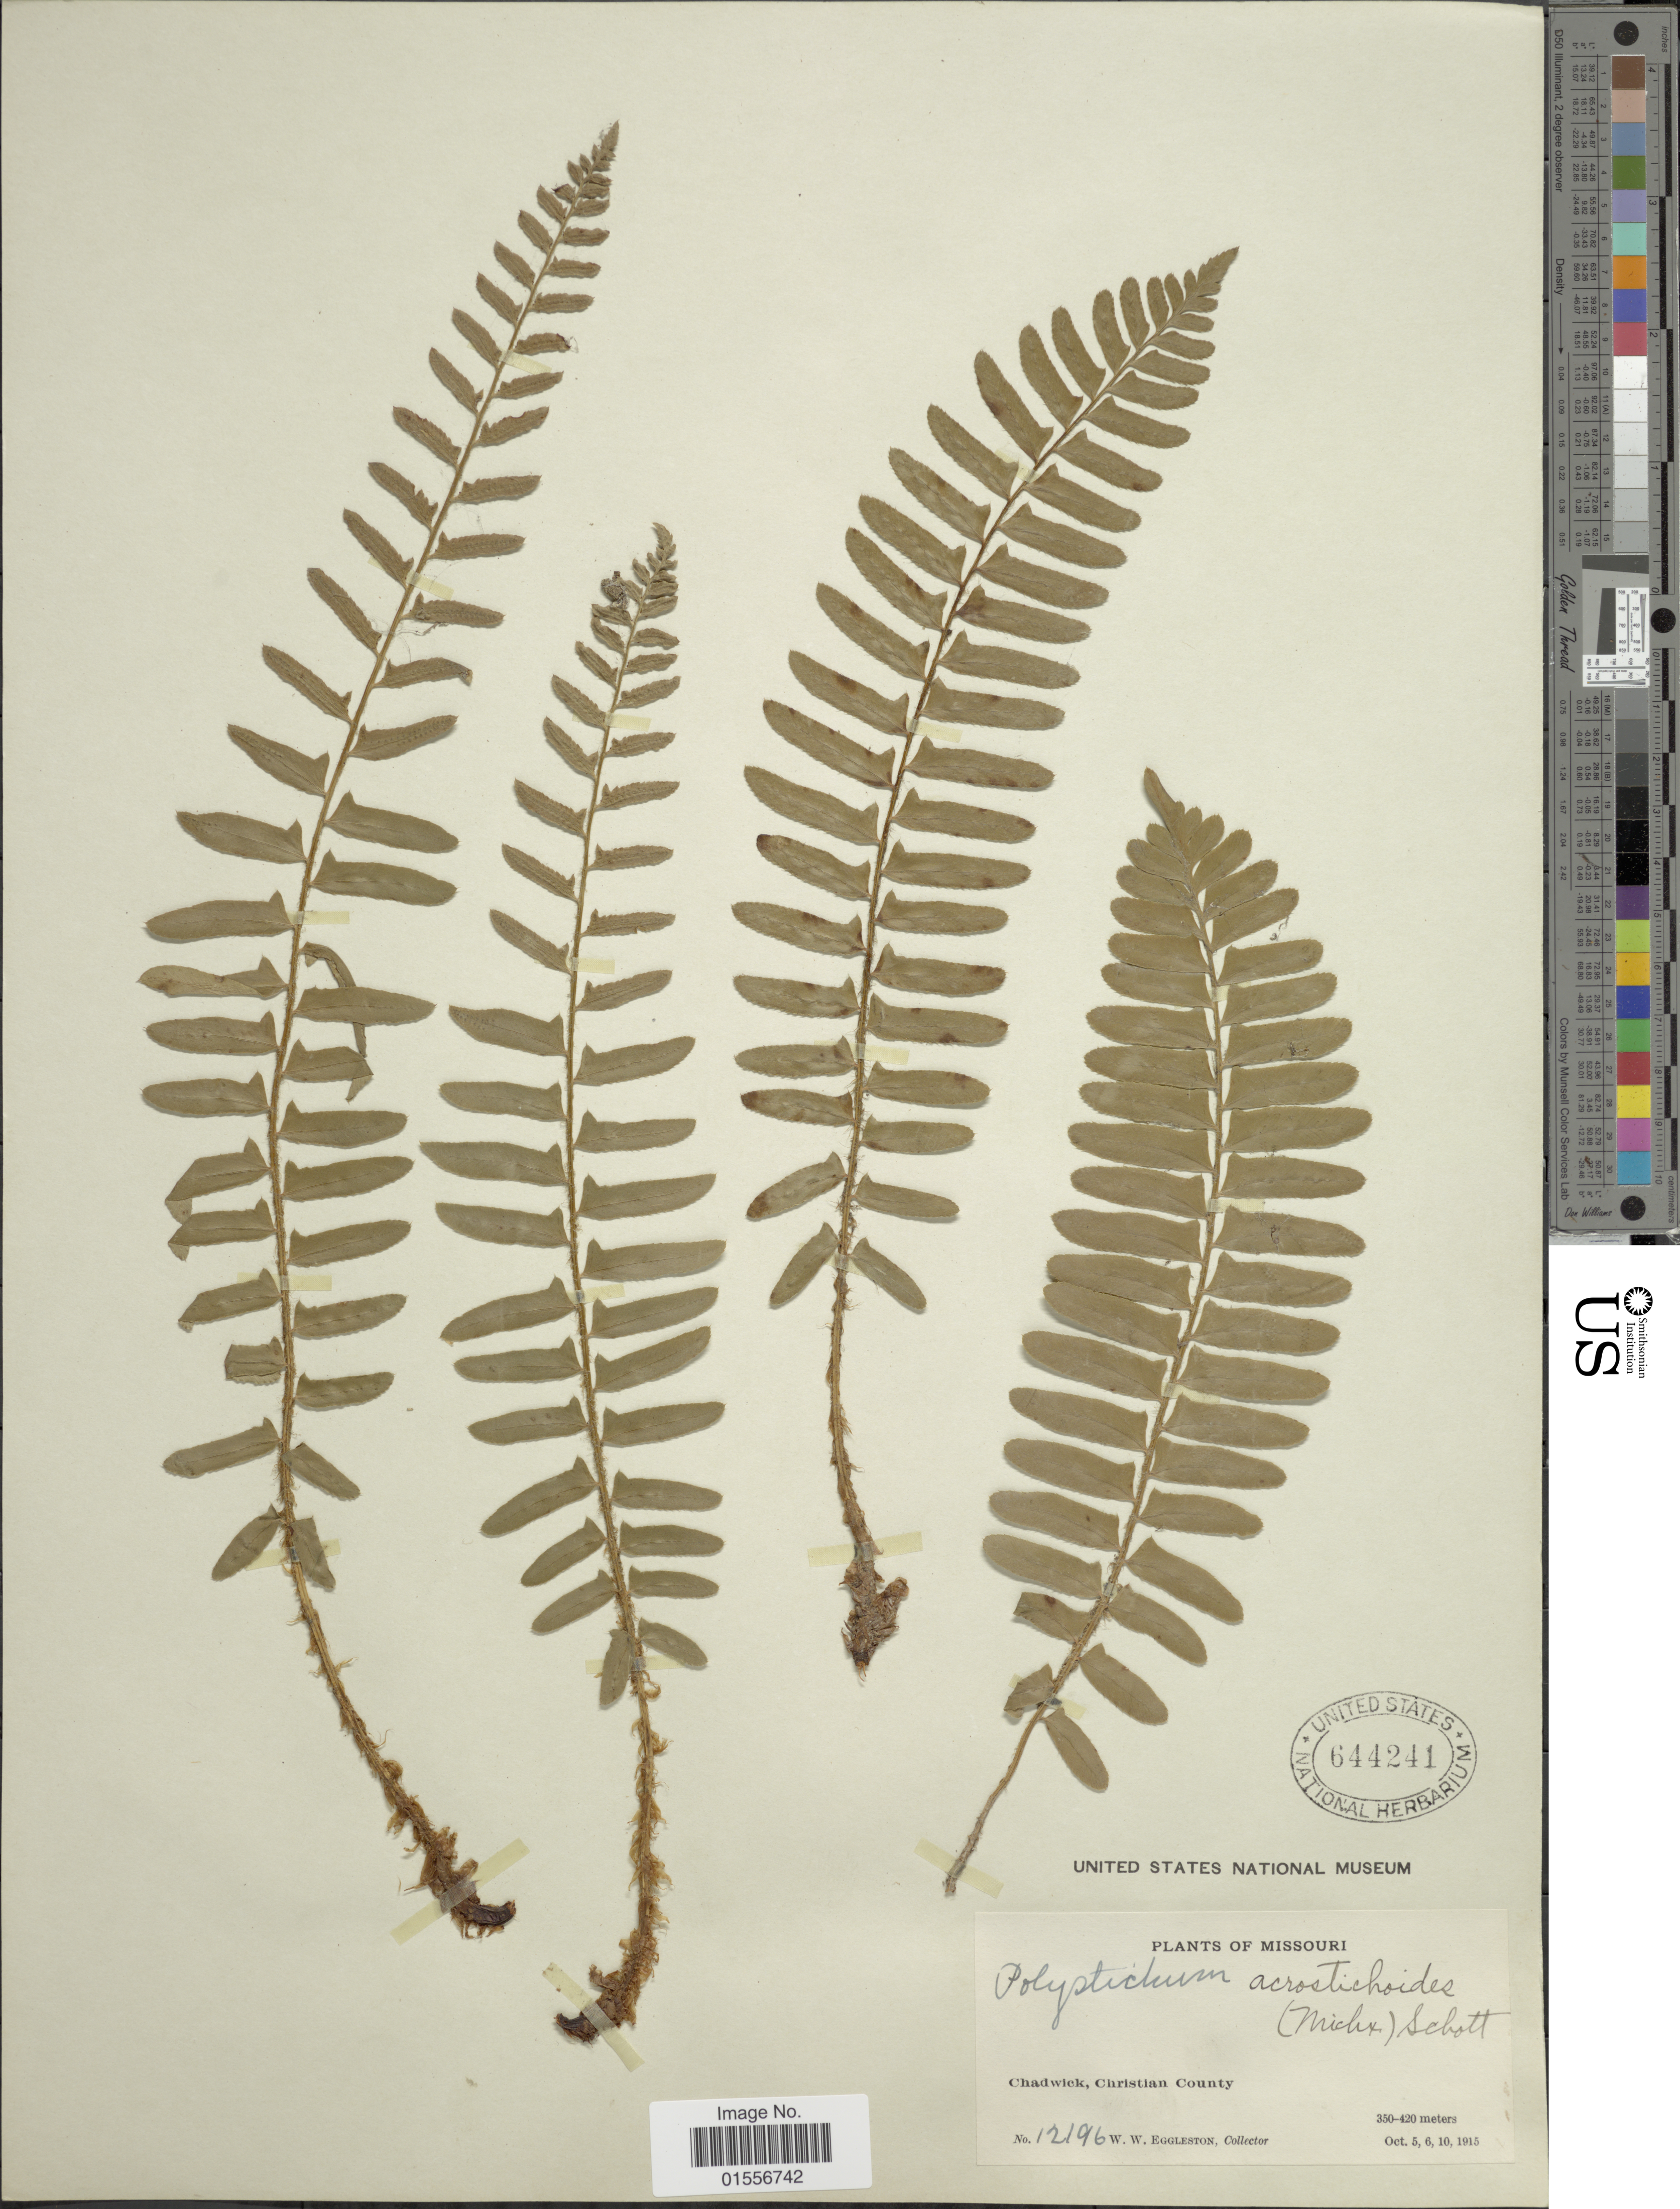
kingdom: Plantae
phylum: Tracheophyta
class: Polypodiopsida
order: Polypodiales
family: Dryopteridaceae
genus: Polystichum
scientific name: Polystichum acrostichoides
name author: (Michx.) Schott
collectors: W. W. Eggleston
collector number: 12196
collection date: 1915-10-05/1915-10-10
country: United States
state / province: Missouri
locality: Chadwick, Christian County.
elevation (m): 340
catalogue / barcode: US 644241